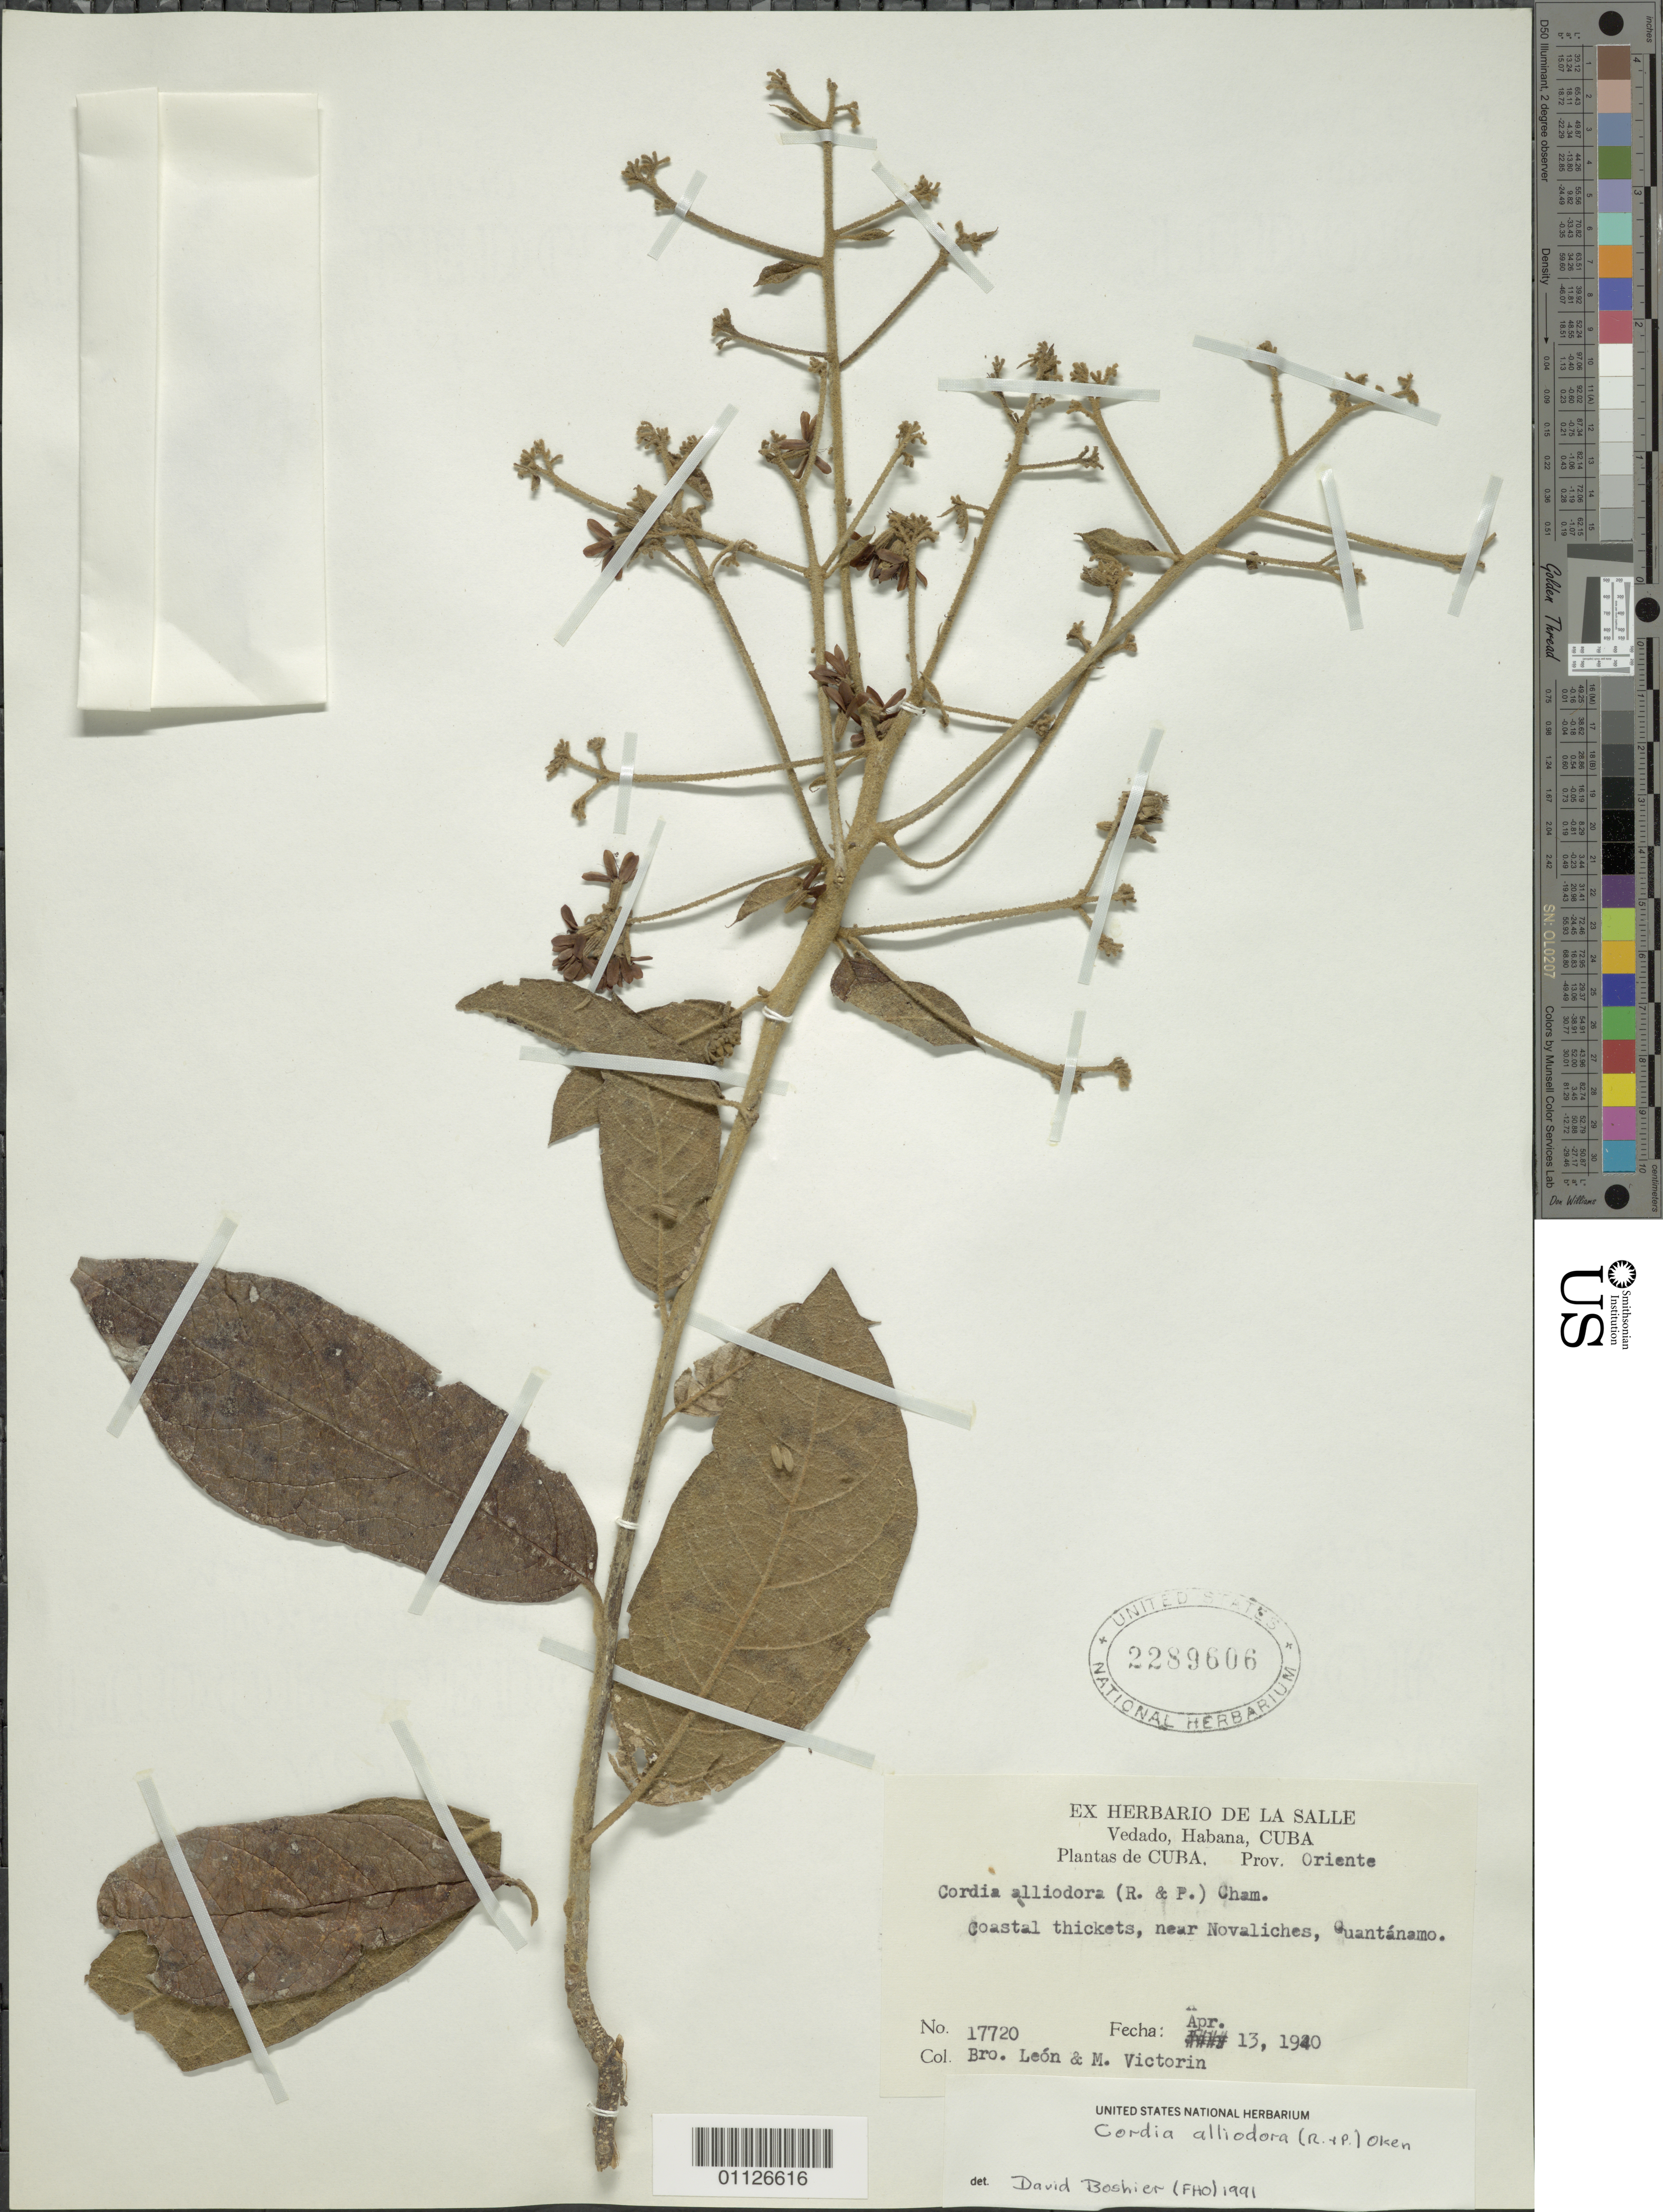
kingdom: Plantae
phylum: Tracheophyta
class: Magnoliopsida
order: Boraginales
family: Cordiaceae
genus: Cordia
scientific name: Cordia alliodora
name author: (Ruiz & Pav.) Oken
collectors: Bro. León & F. Victorin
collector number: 17720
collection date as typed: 13 Apr 1940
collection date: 1940-04-13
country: Cuba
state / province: Guantánamo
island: Cuba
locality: Coastal thickets near Novaliches, Guantánamo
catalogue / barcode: US 2289606